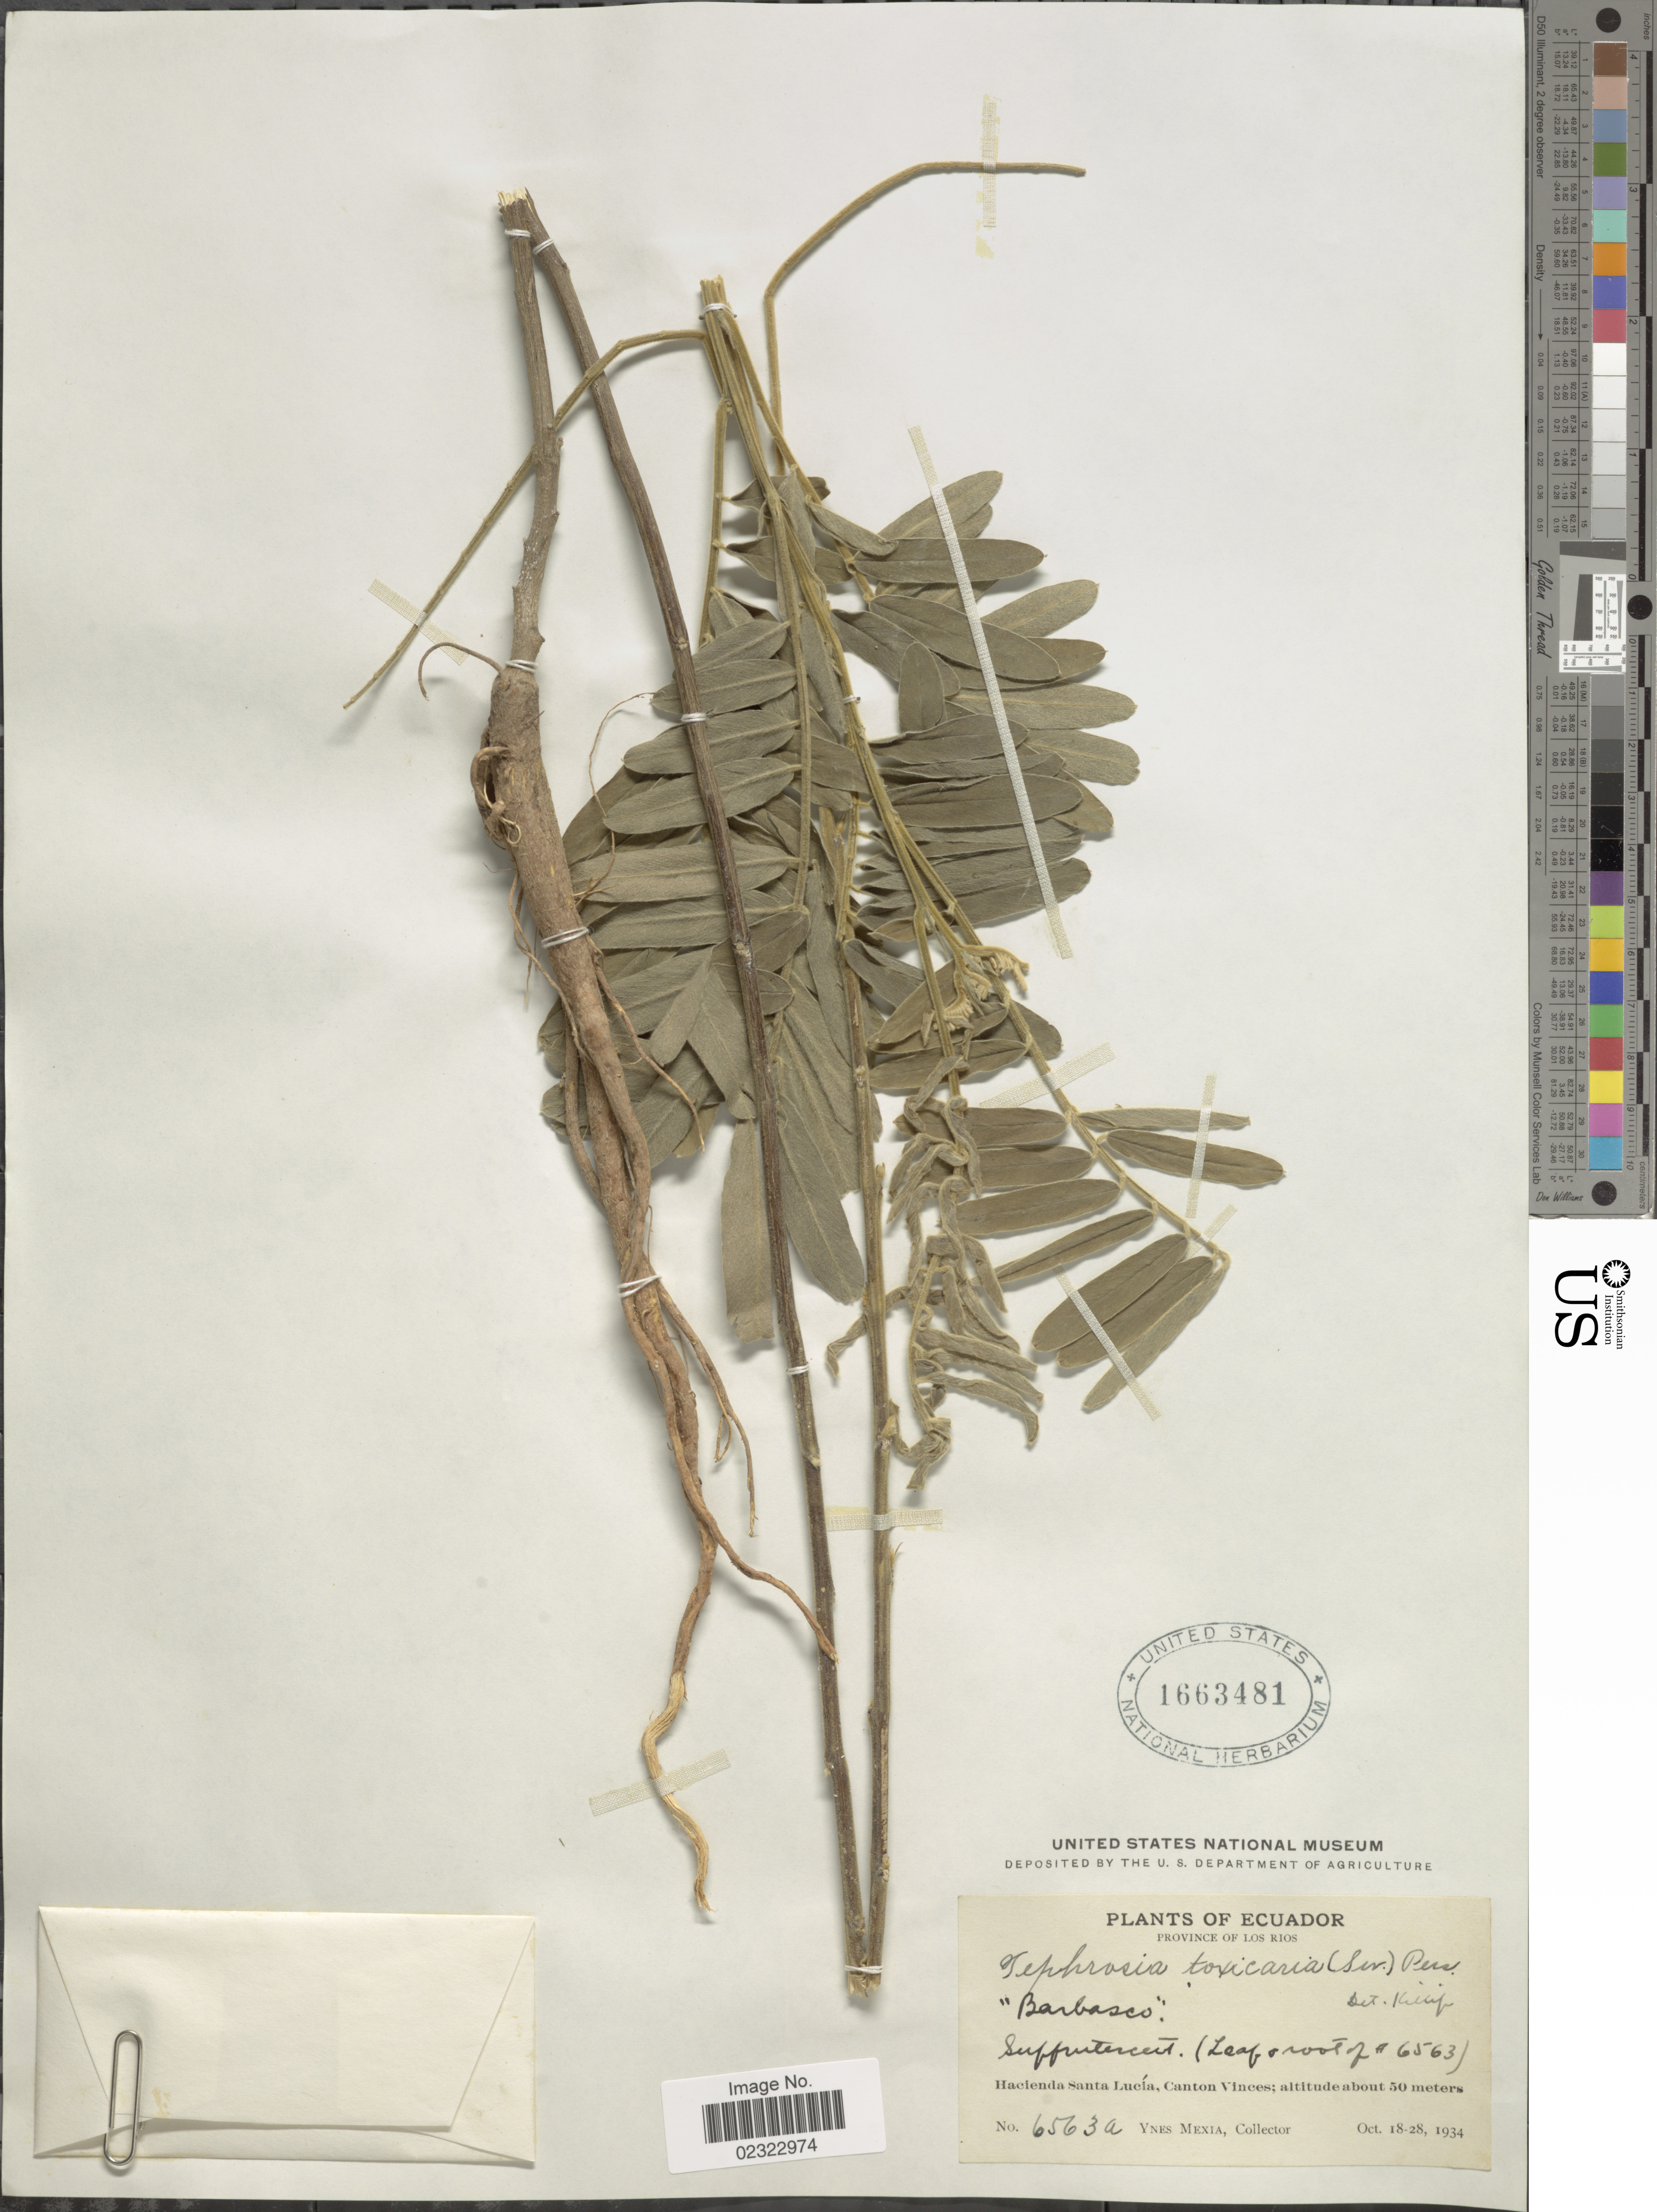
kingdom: Plantae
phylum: Tracheophyta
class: Magnoliopsida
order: Fabales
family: Fabaceae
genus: Tephrosia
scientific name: Tephrosia sinapou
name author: (Buc'hoz) A. Chev.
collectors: Y. Mexia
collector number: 6563a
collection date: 1934-10-18/1934-10-28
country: Ecuador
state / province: Los Ríos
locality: Province of Los Rios, Hacienda Santa Lucia, Canton Vinces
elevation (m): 50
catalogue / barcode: US 1663481